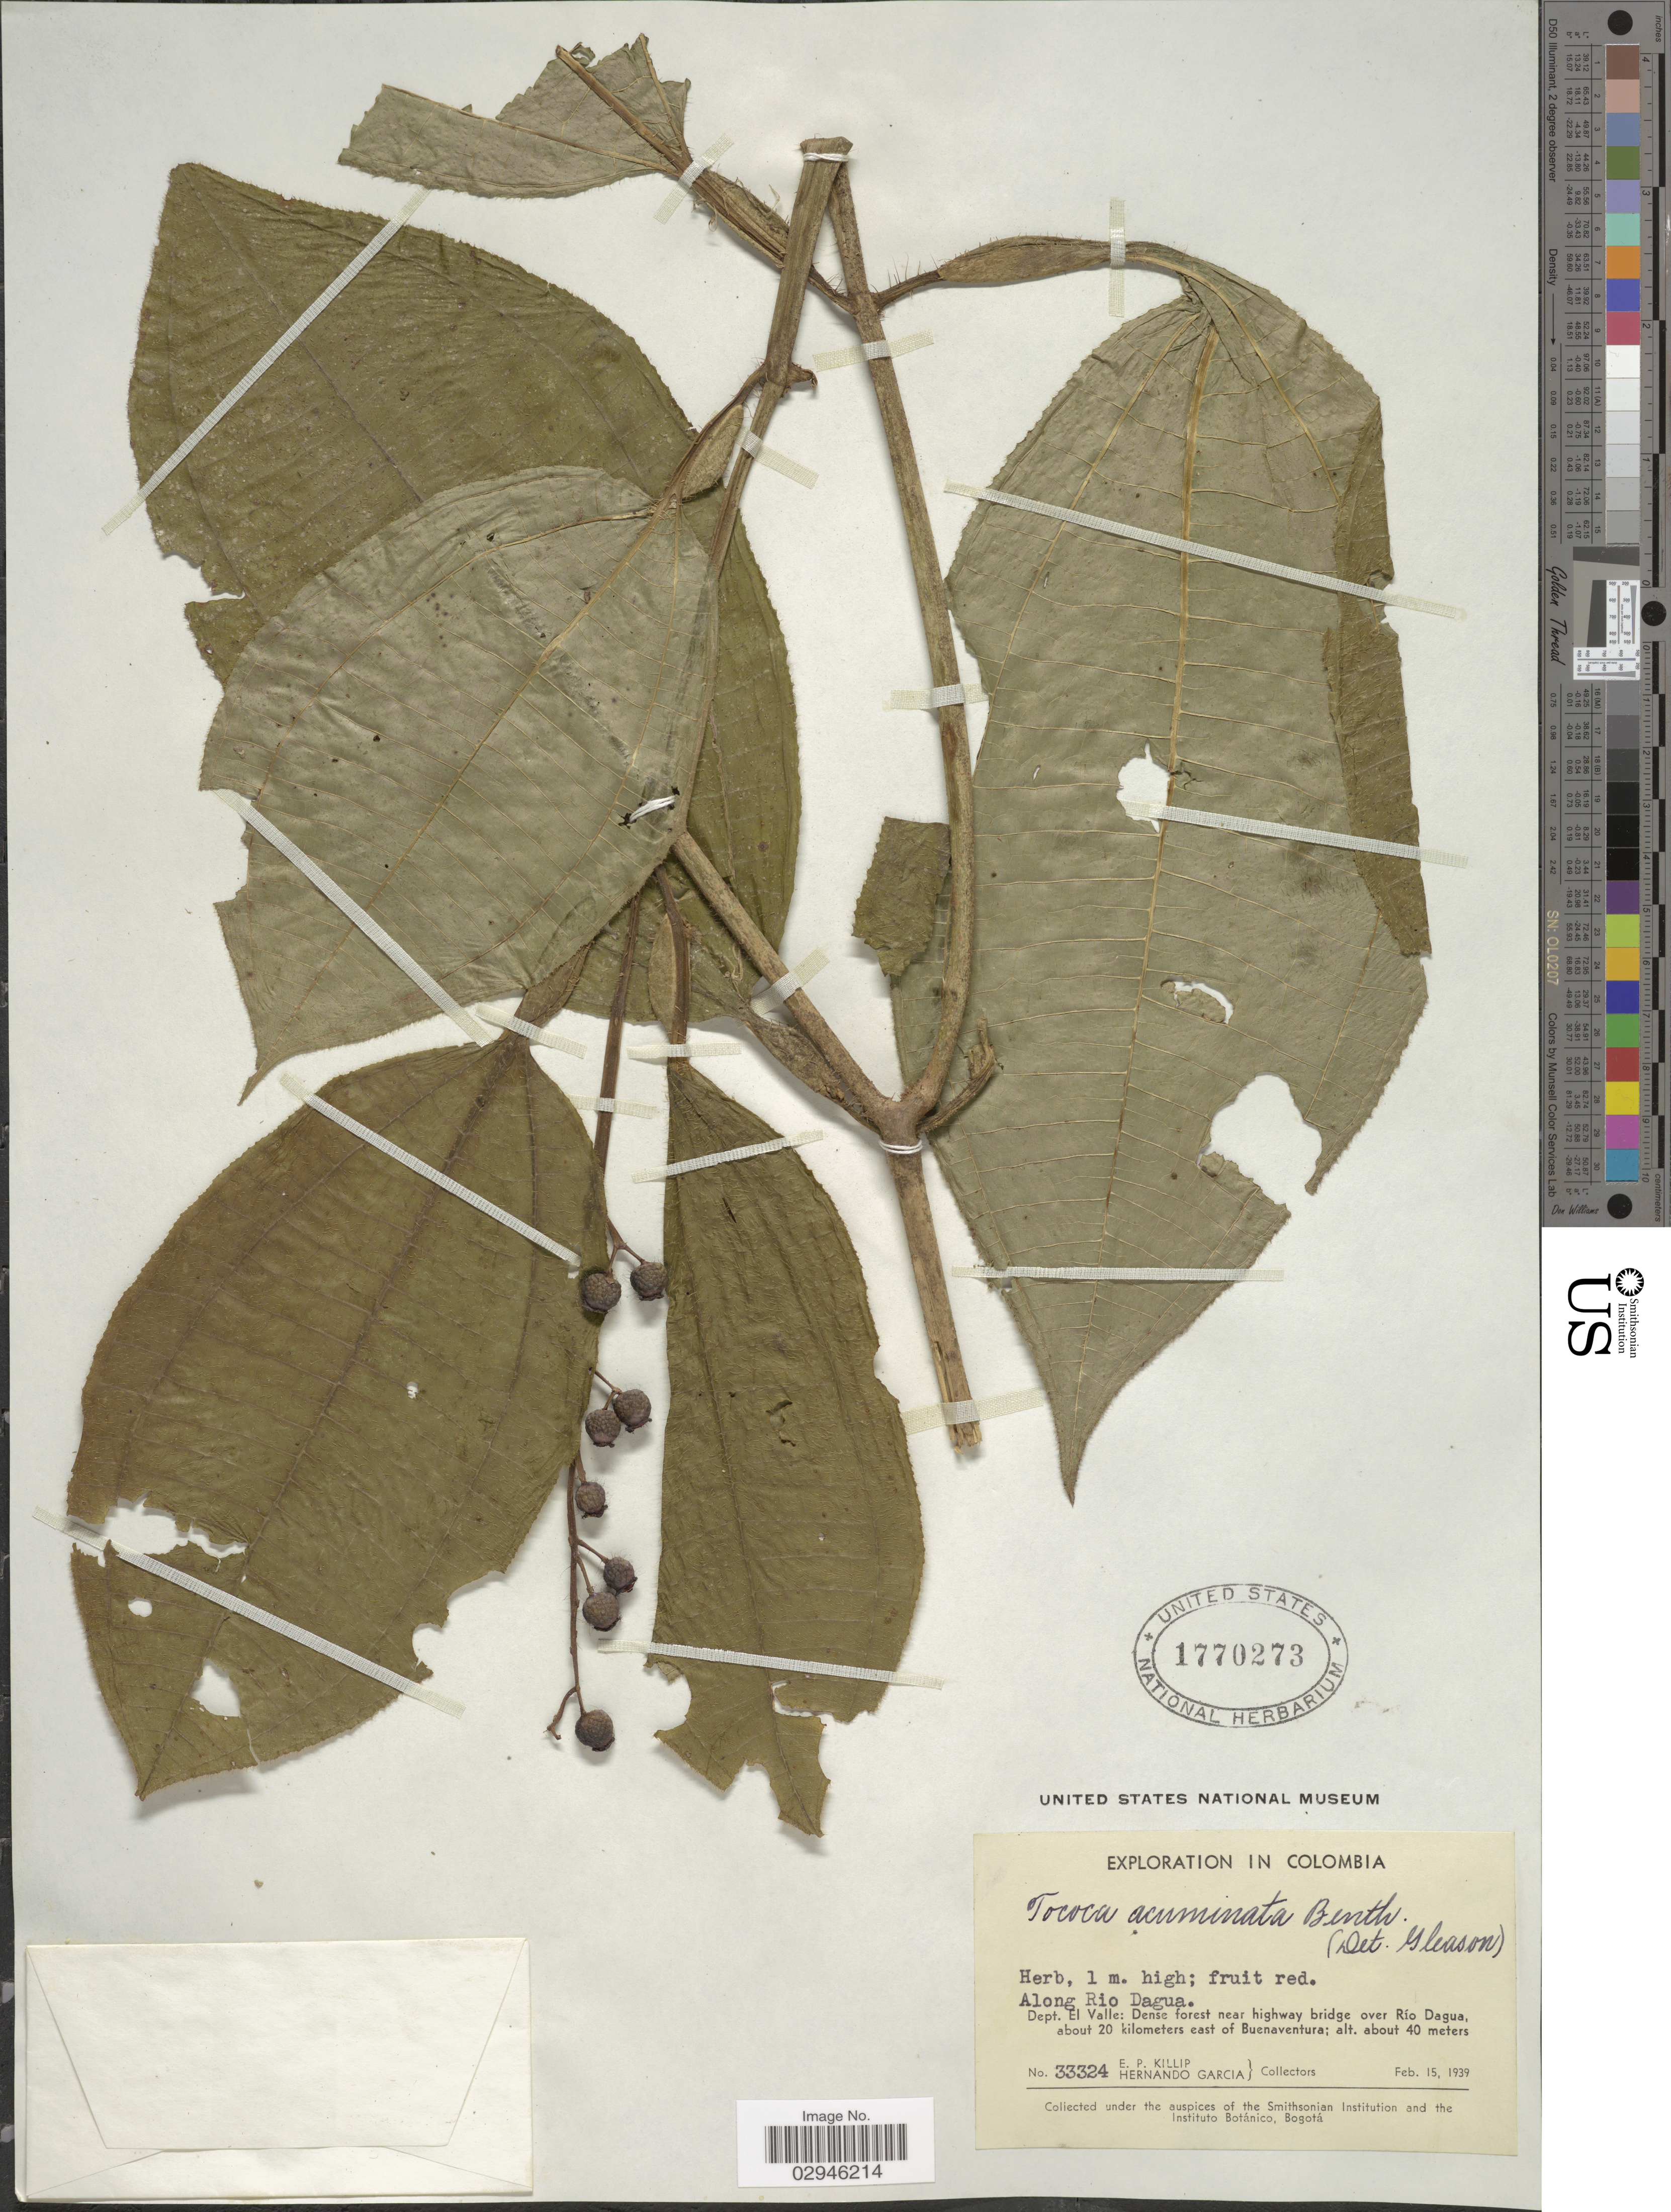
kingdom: Plantae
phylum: Tracheophyta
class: Magnoliopsida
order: Myrtales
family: Melastomataceae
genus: Tococa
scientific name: Tococa acuminata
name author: Benth.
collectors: E. P. Killip & H. Garcia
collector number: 33324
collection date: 1939-02-15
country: Colombia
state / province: Valle del Cauca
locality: Along Rio Dagua. Dept. El Valle: Dense forest near highway bridge over Río Dagua, about 20 kilometers east of Buenaventura.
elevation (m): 40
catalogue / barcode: US 1770273